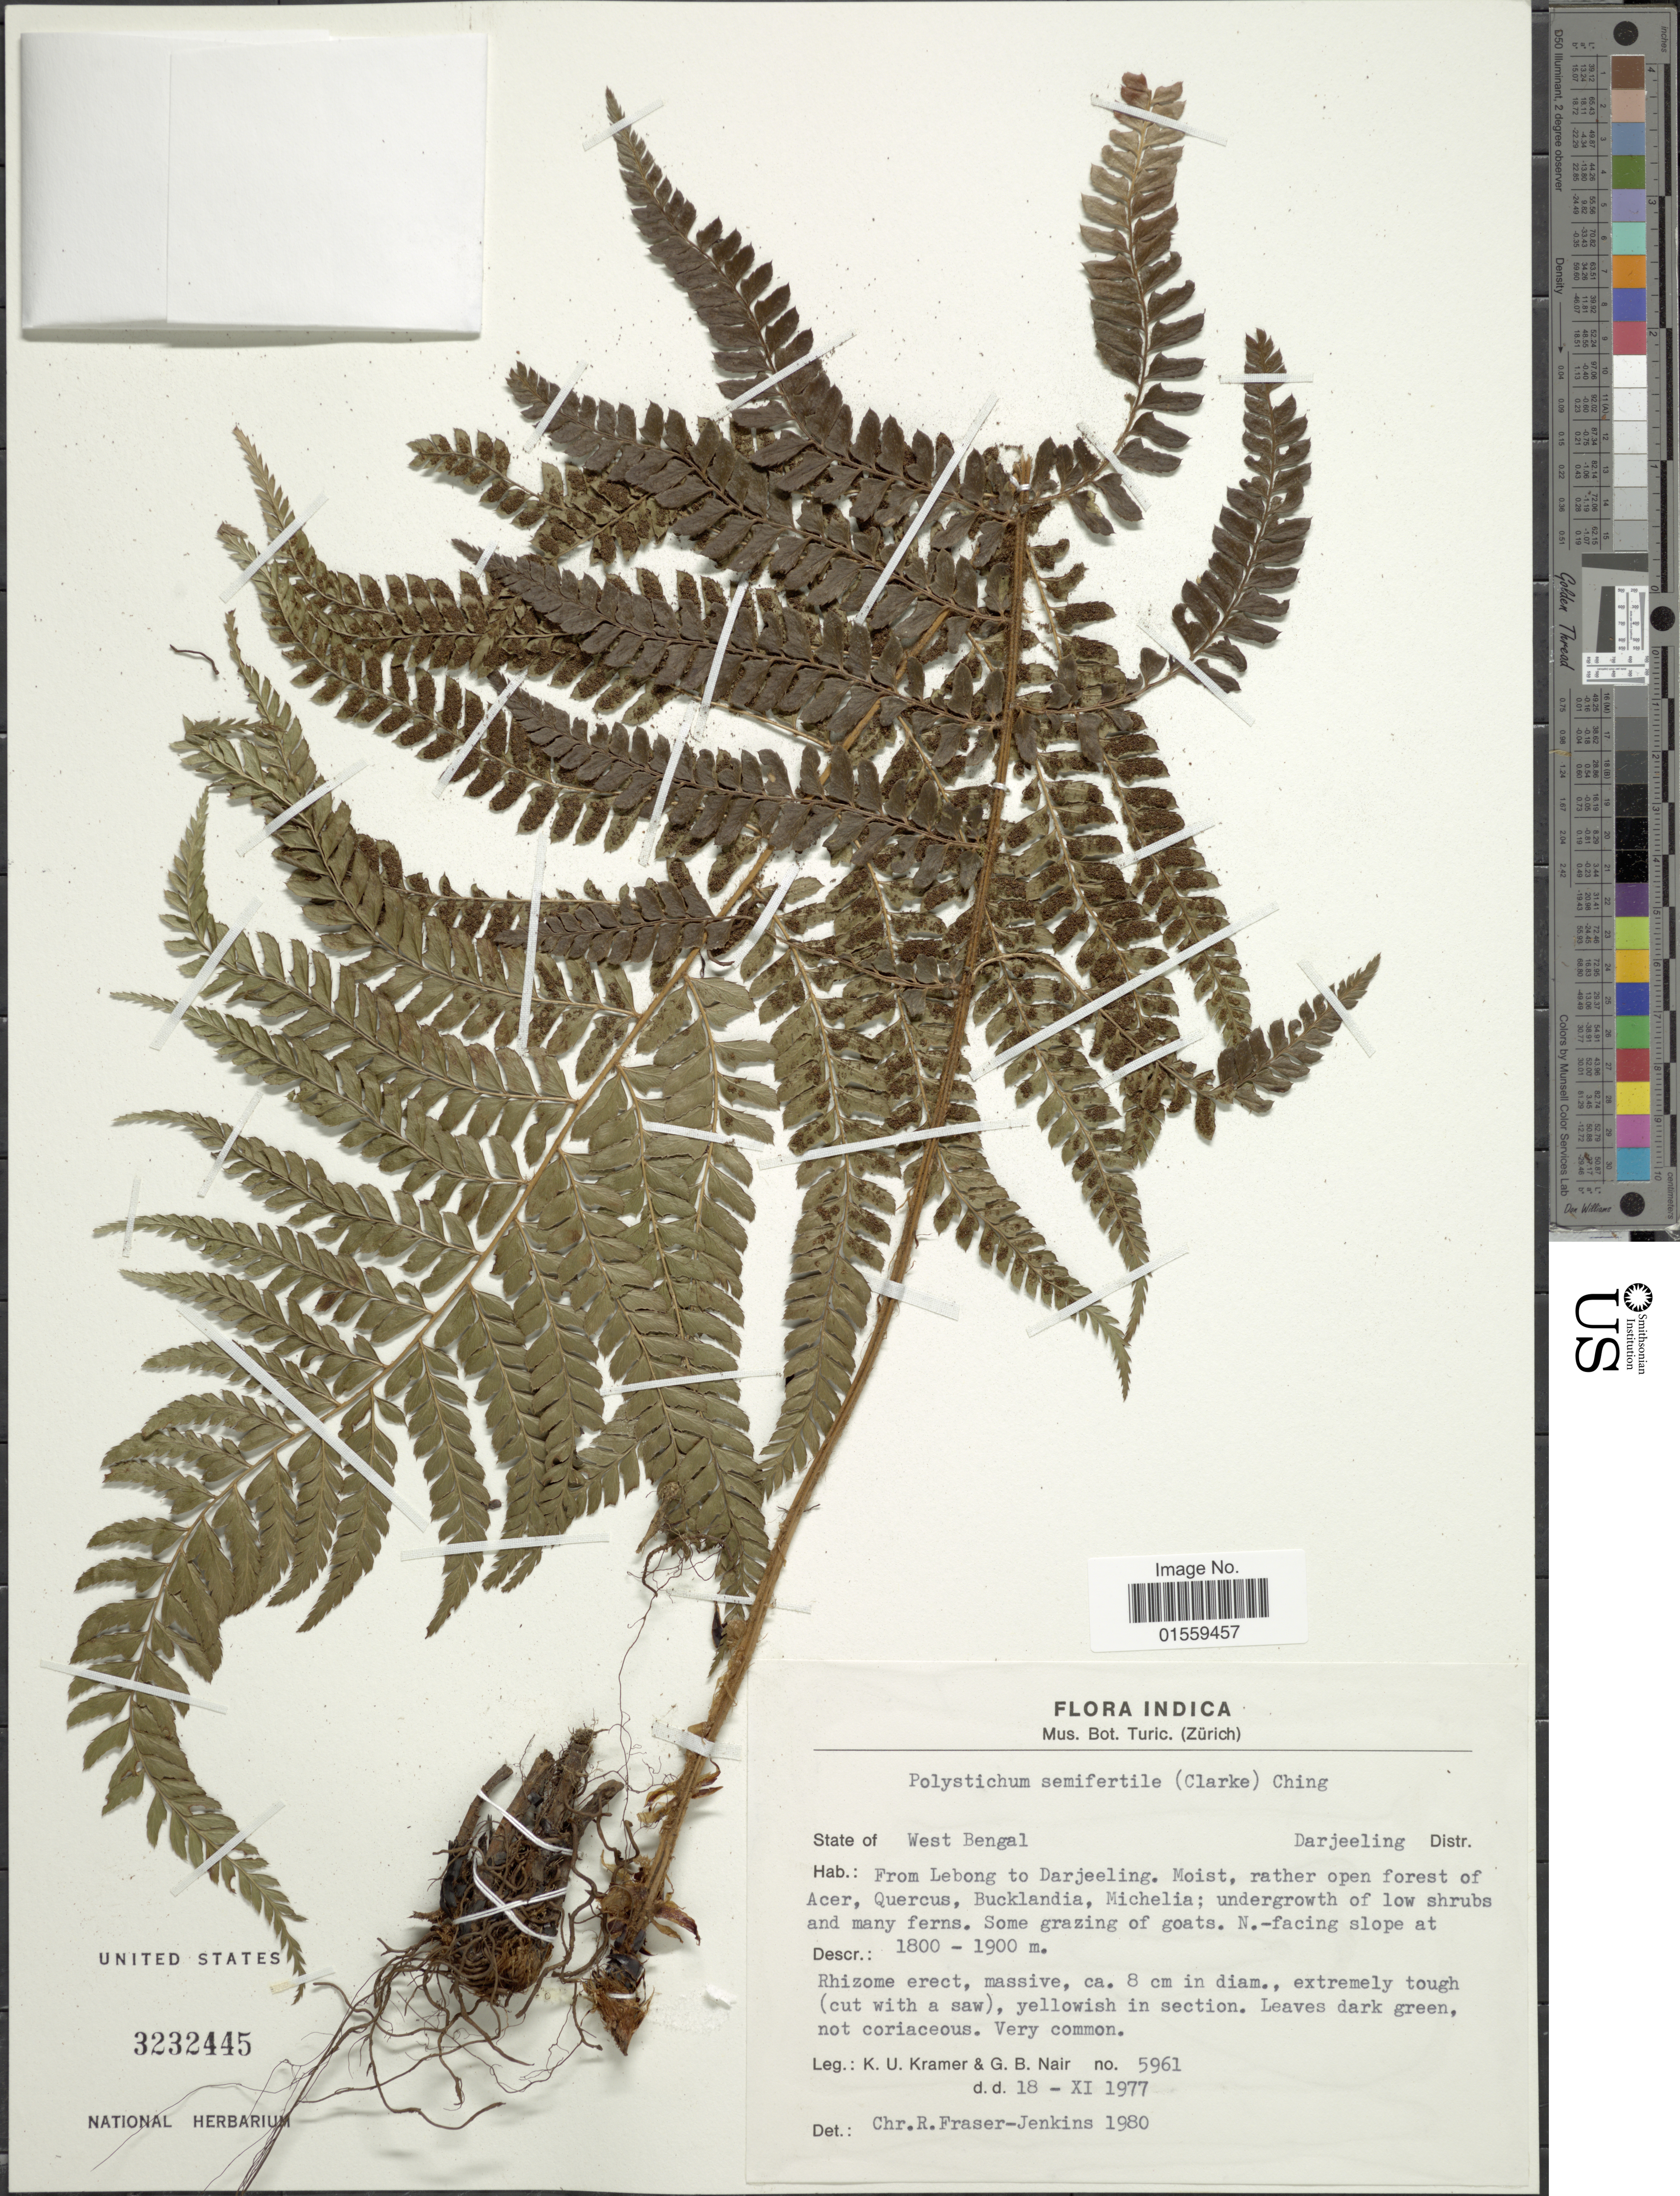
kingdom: Plantae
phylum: Tracheophyta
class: Polypodiopsida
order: Polypodiales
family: Dryopteridaceae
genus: Polystichum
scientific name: Polystichum semifertile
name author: (C.B. Clarke) Ching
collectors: K. U. Kramer & G. Nair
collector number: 5961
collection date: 1977-11-18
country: India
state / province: West Bengal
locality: Indica, State of West Bengal, Darjeeling Distr., From Lebong to Darjeeling, N.-facing slope.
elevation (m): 1800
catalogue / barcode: US 3232445